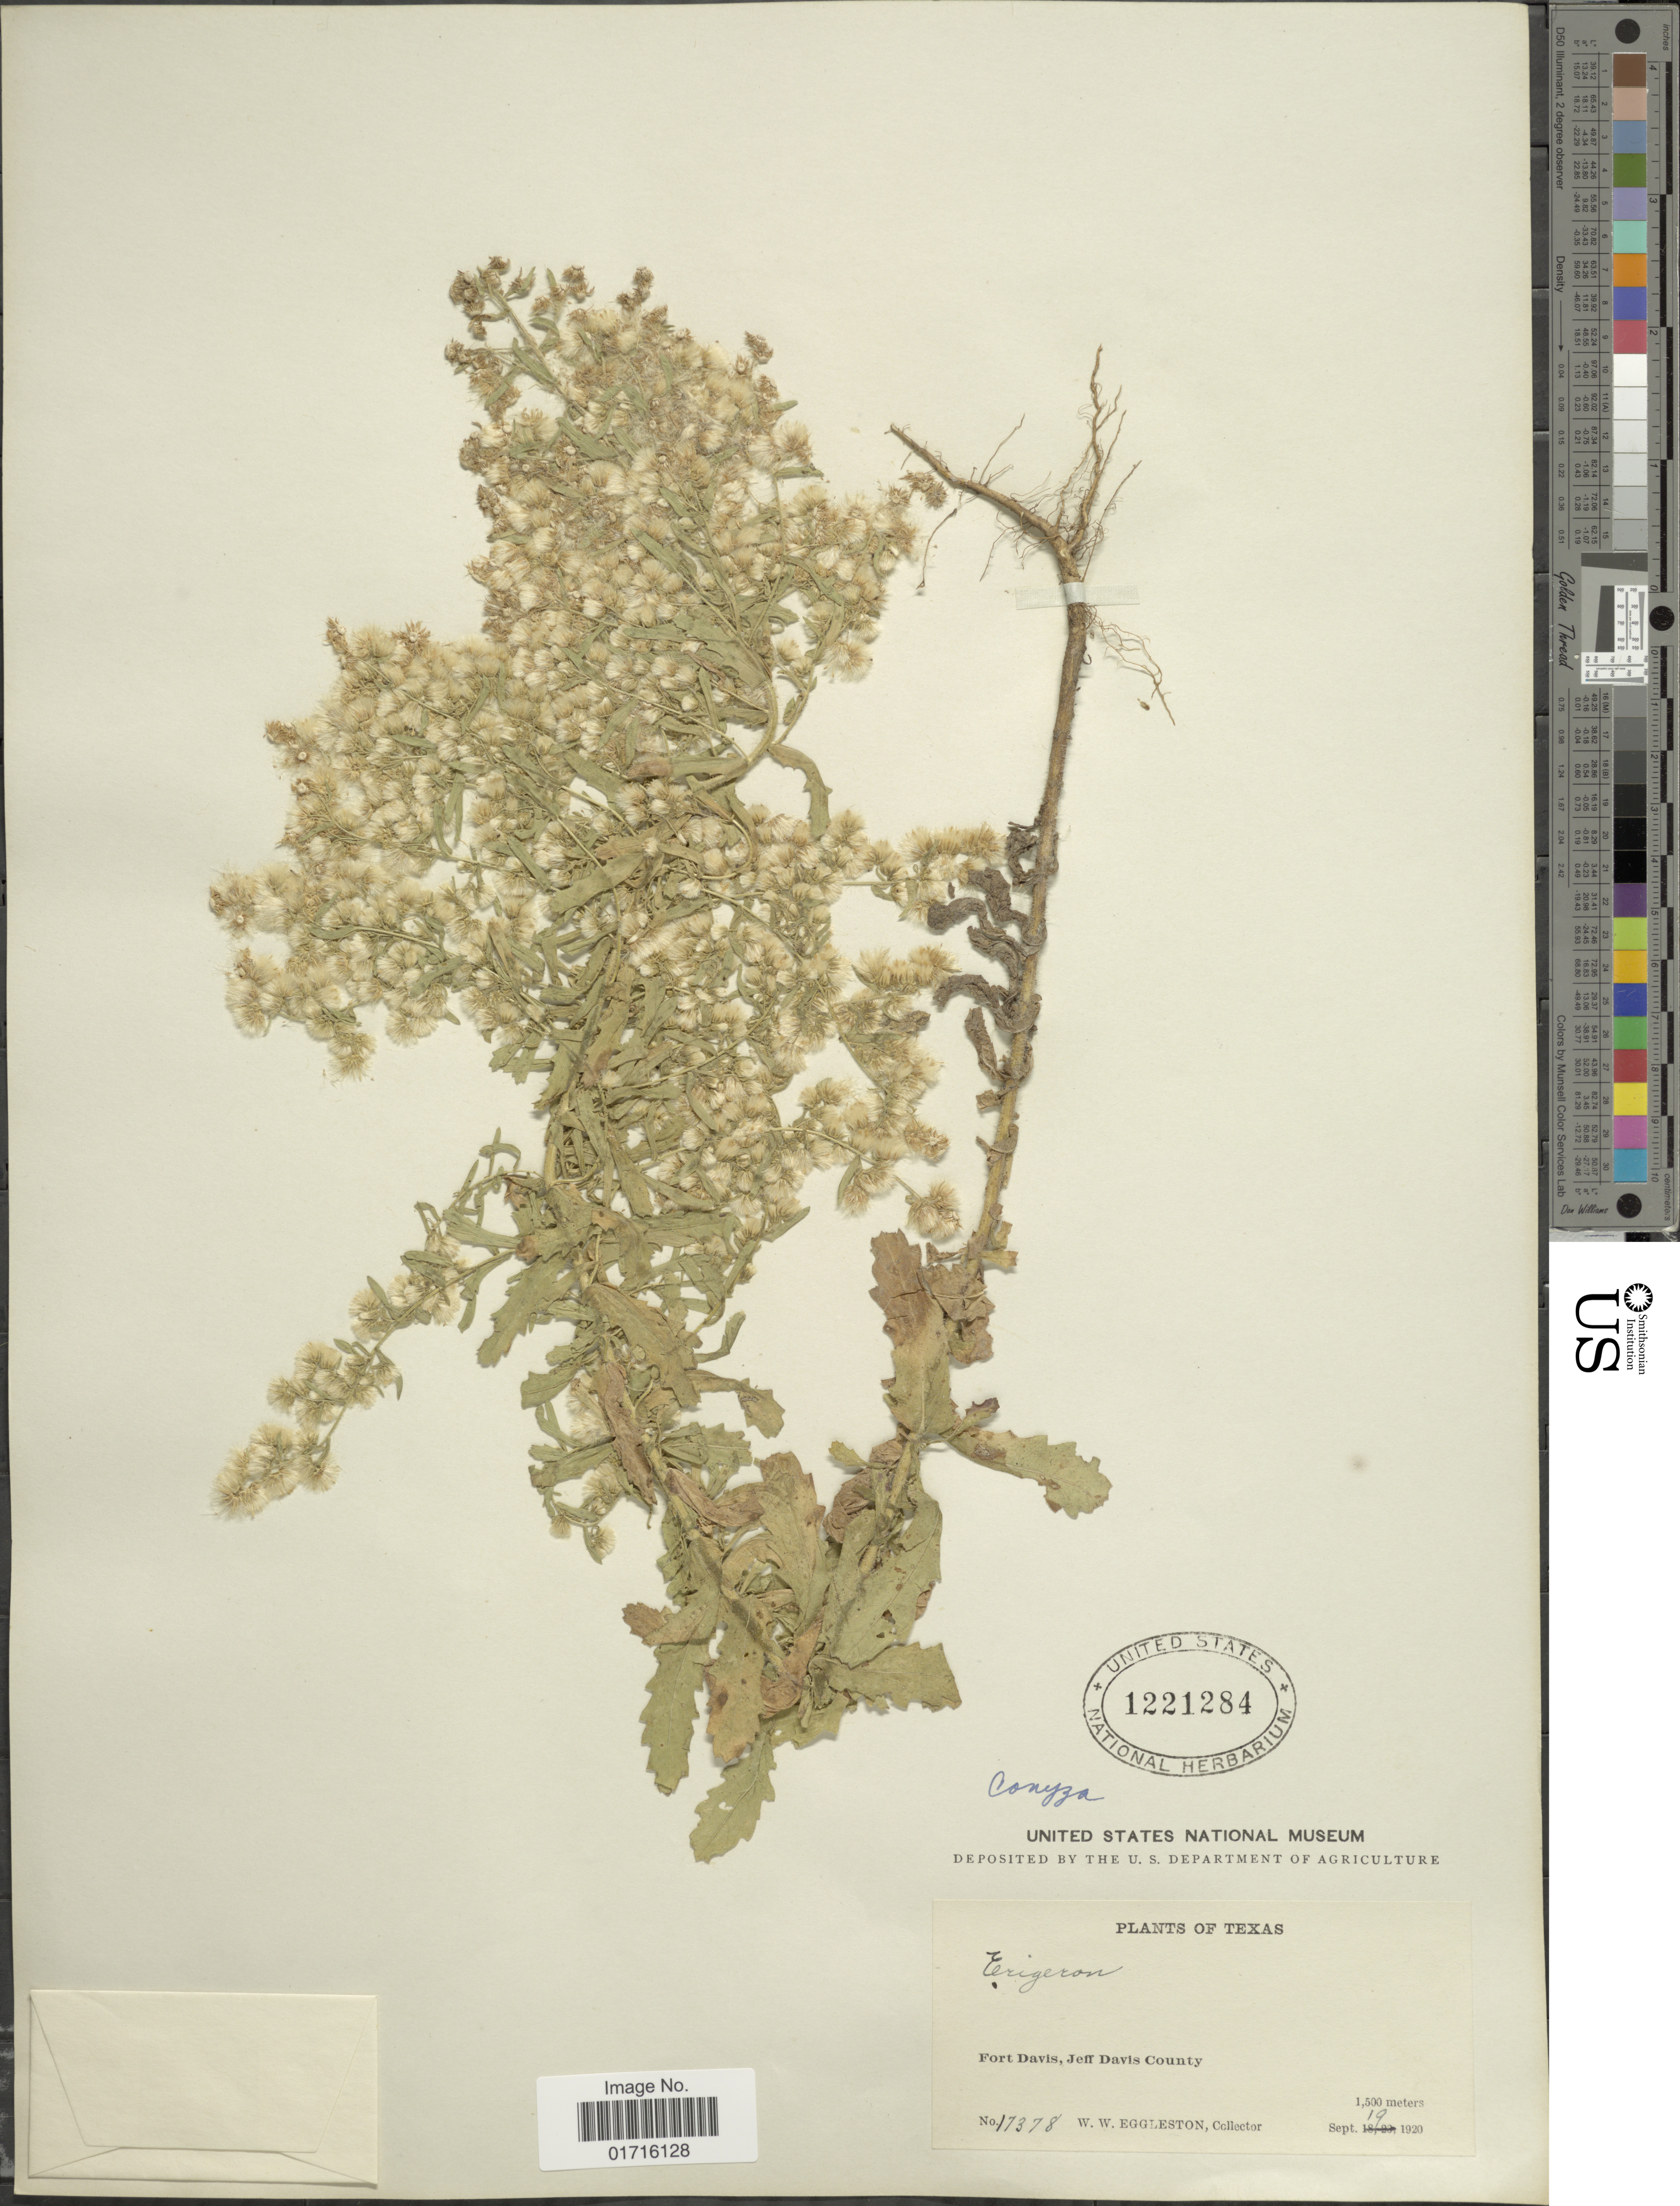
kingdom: Plantae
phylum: Tracheophyta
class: Magnoliopsida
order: Asterales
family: Asteraceae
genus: Conyza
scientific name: Conyza coulteri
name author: A. Gray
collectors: W. W. Eggleston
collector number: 17378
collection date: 1920-09-19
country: United States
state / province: Texas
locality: Fort Davis, Jeff Davis County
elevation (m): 1500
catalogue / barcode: US 1221284